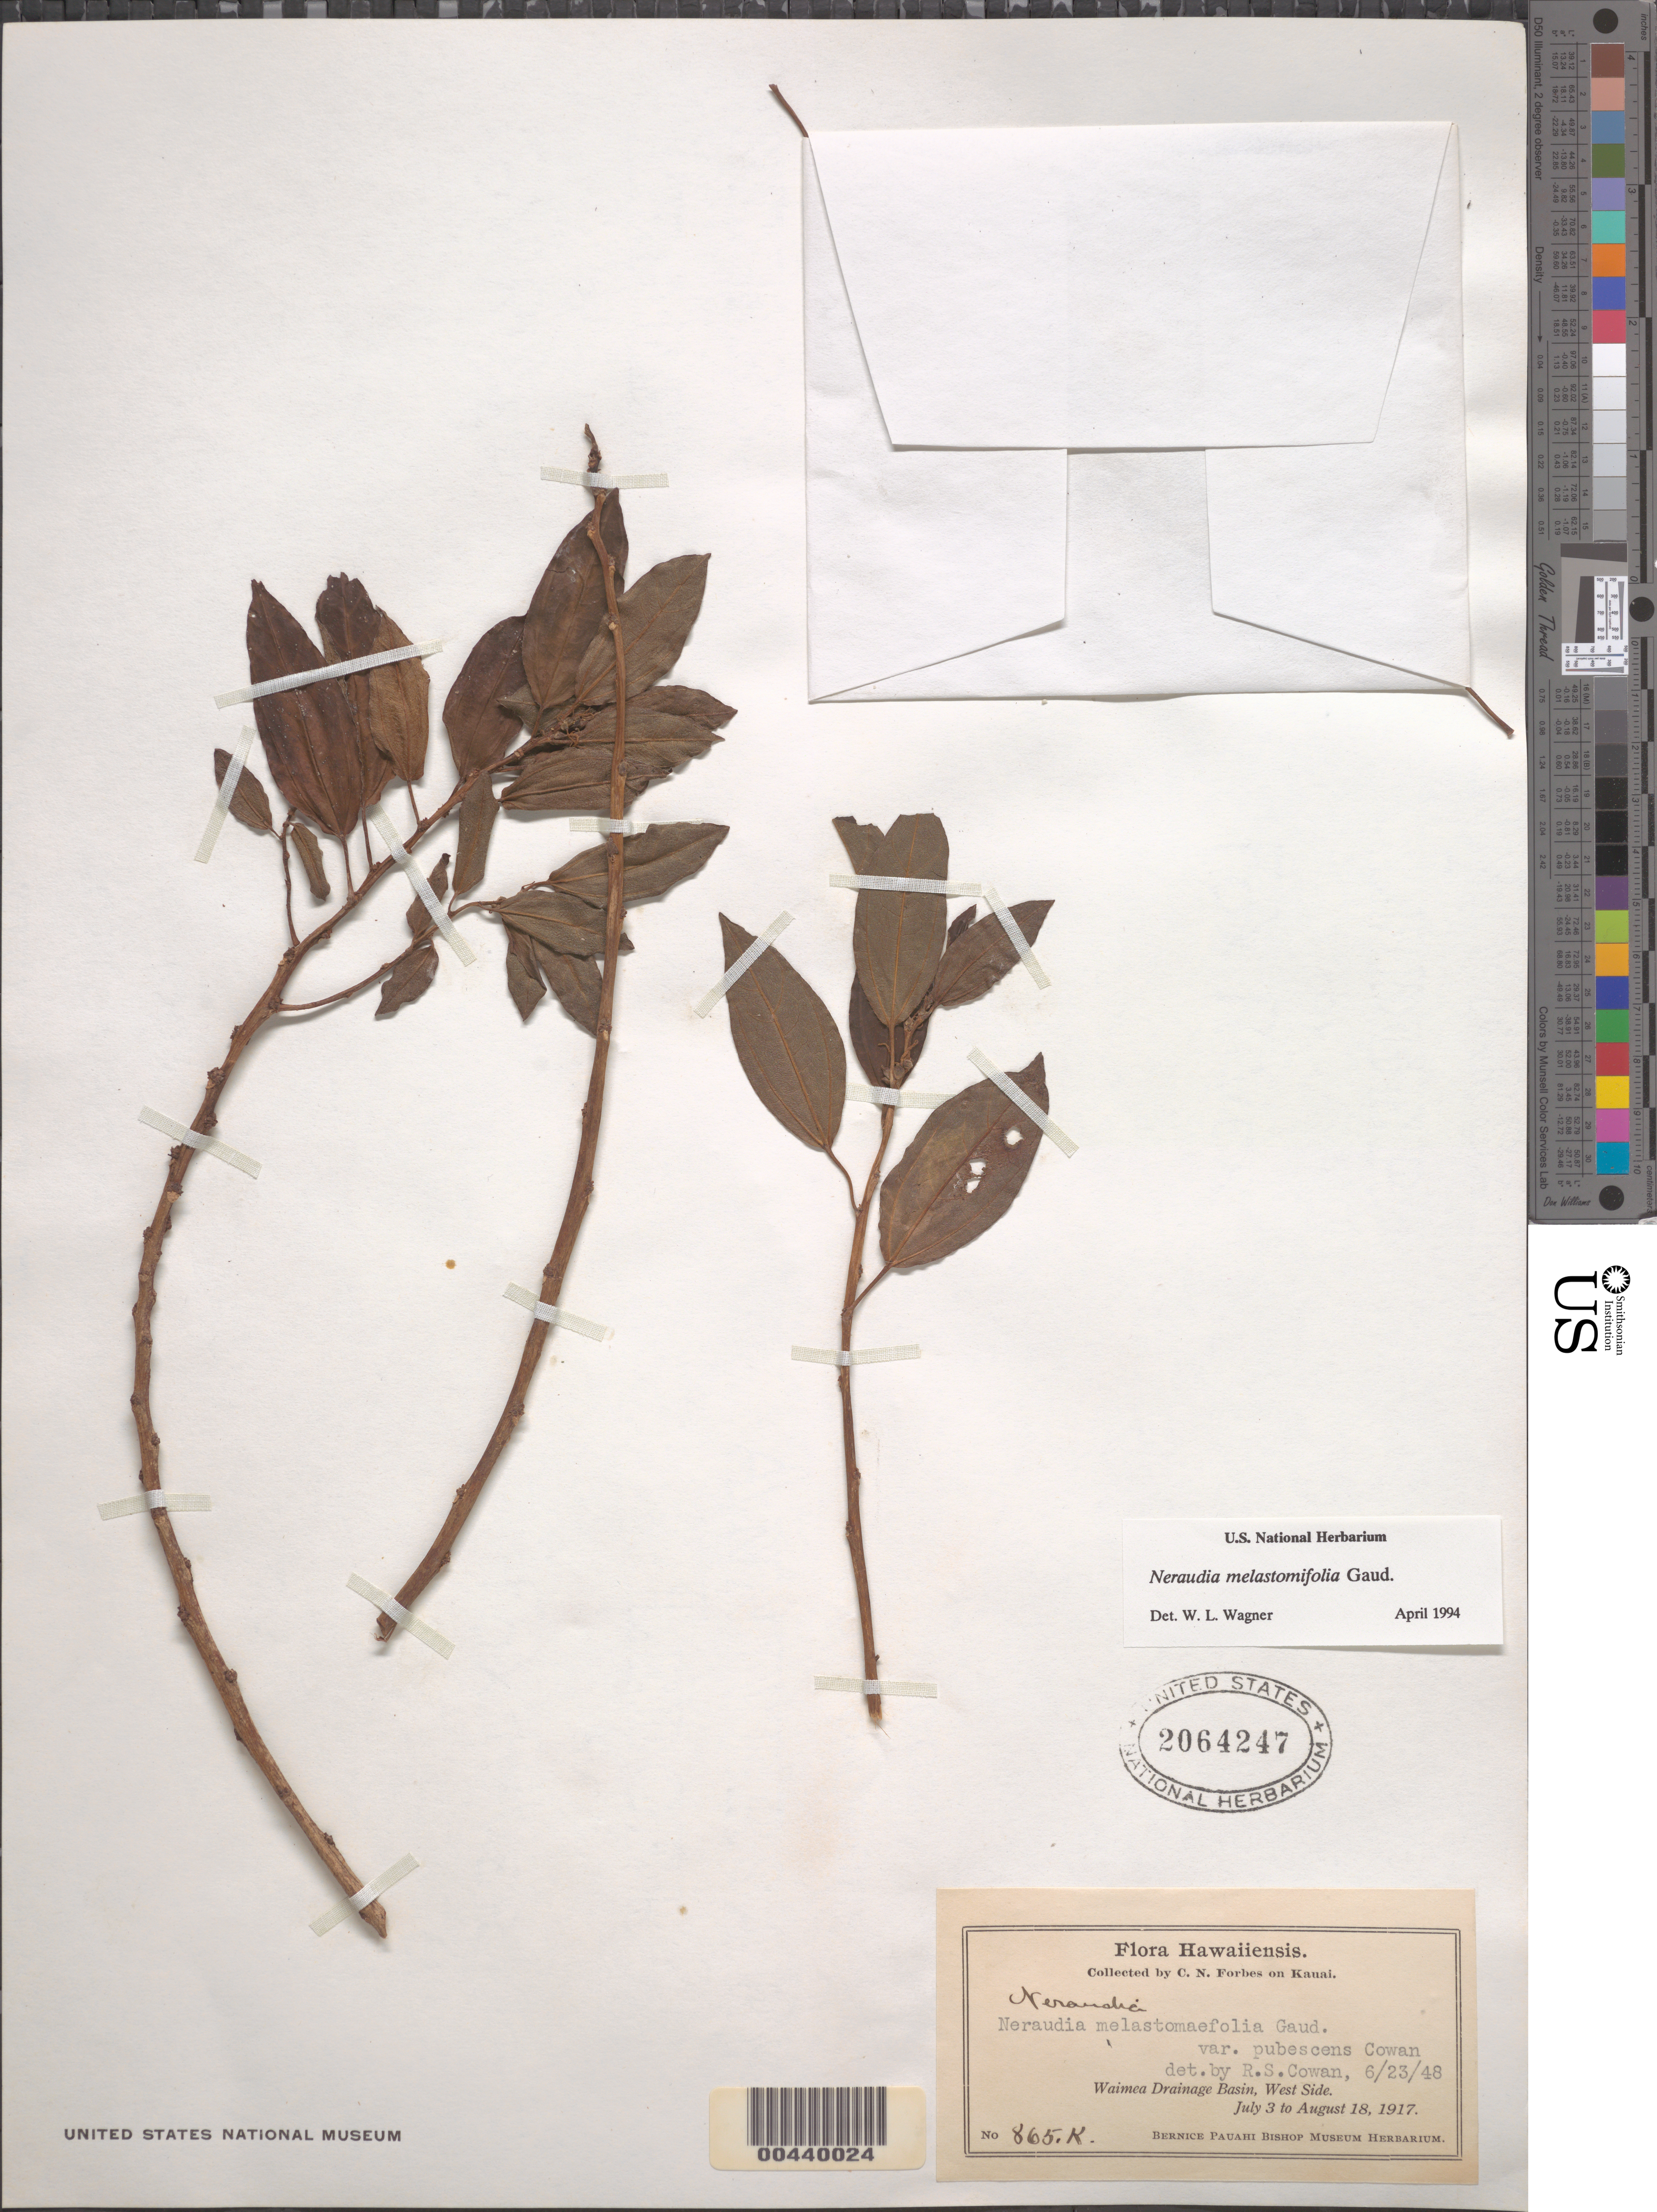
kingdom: Plantae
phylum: Tracheophyta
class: Magnoliopsida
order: Rosales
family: Urticaceae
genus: Neraudia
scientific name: Neraudia melastomifolia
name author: Gaudich.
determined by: Wagner, W. L., (BOT), Smithsonian Institution - National Museum of Natural History (UNITED STATES)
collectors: C. N. Forbes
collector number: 865.K.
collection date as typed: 3 Jul 1917 to 18 Aug 1917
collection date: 1917-07-03/1917-08-18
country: United States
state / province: Hawaii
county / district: Kauai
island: Kaua'i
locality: Waimea Drainage Basin, W side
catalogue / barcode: US 2064247